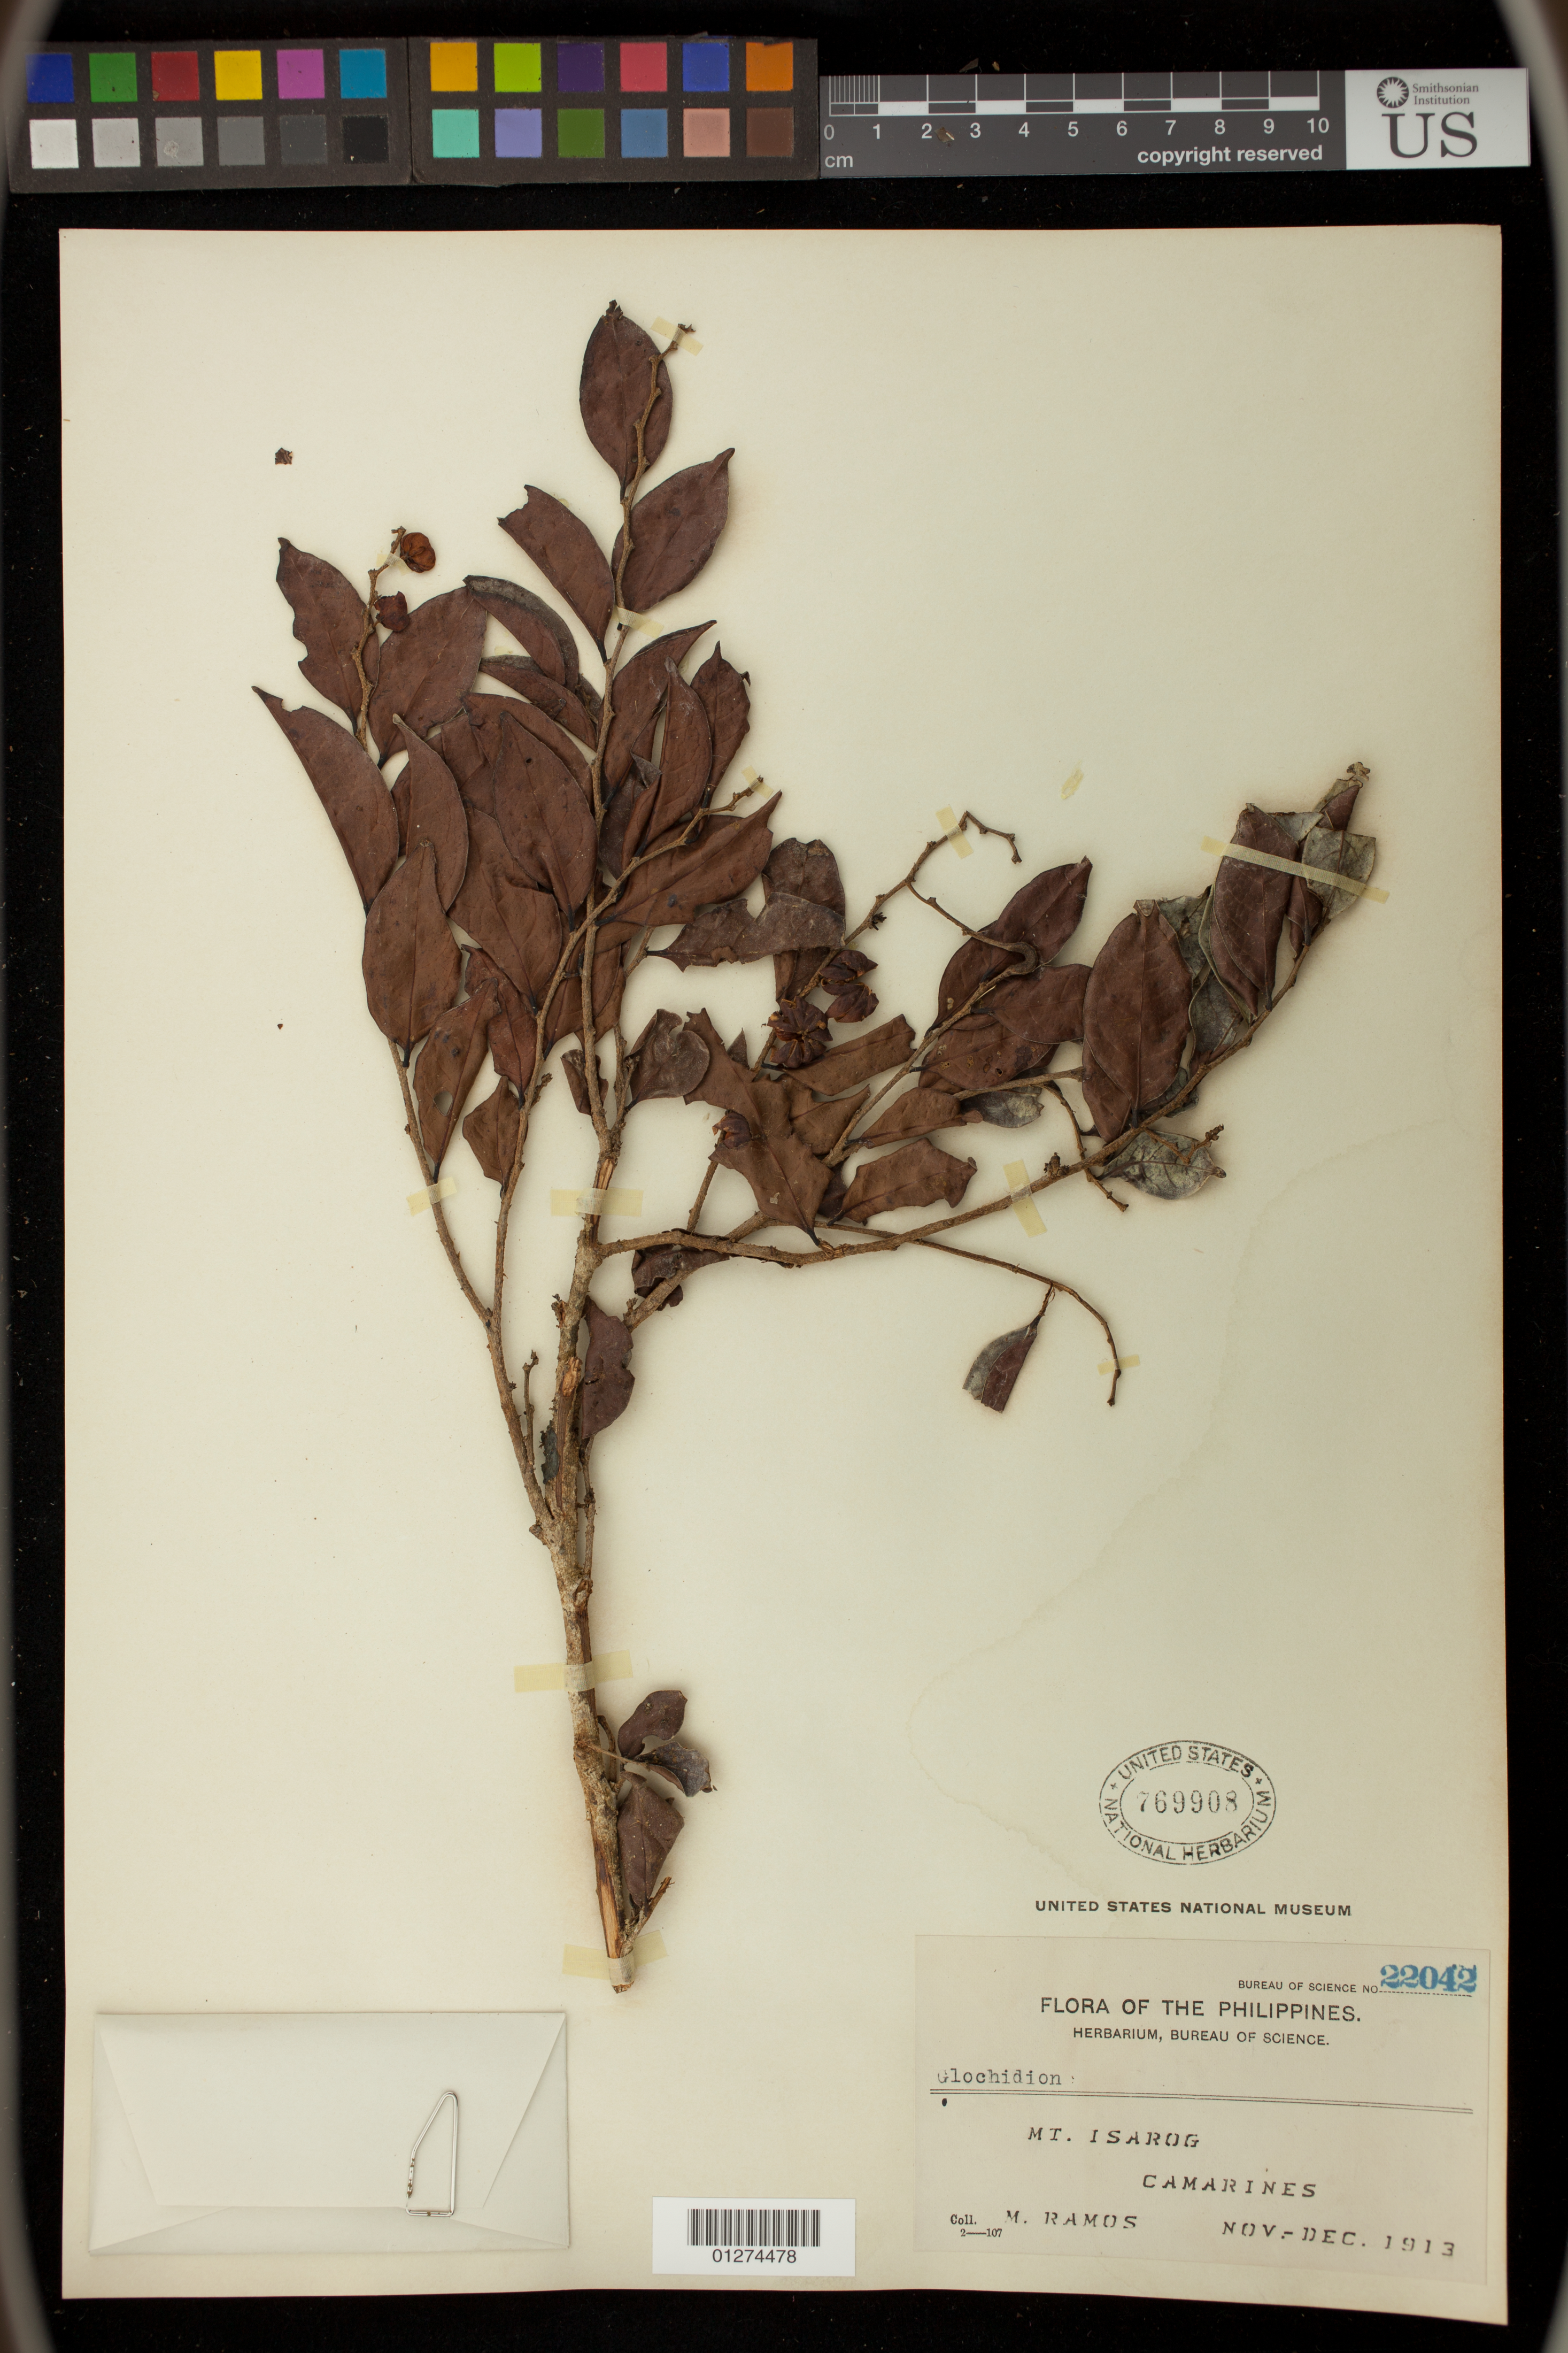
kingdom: Plantae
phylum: Tracheophyta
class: Magnoliopsida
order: Malpighiales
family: Phyllanthaceae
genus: Glochidion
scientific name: Glochidion sp.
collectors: M. Ramos & M. Ramos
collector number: Bur. Sci. 22042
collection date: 1913-11/1913-12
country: Philippines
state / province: Bicol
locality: Mt. Isarog, Camarines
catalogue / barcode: US 769908